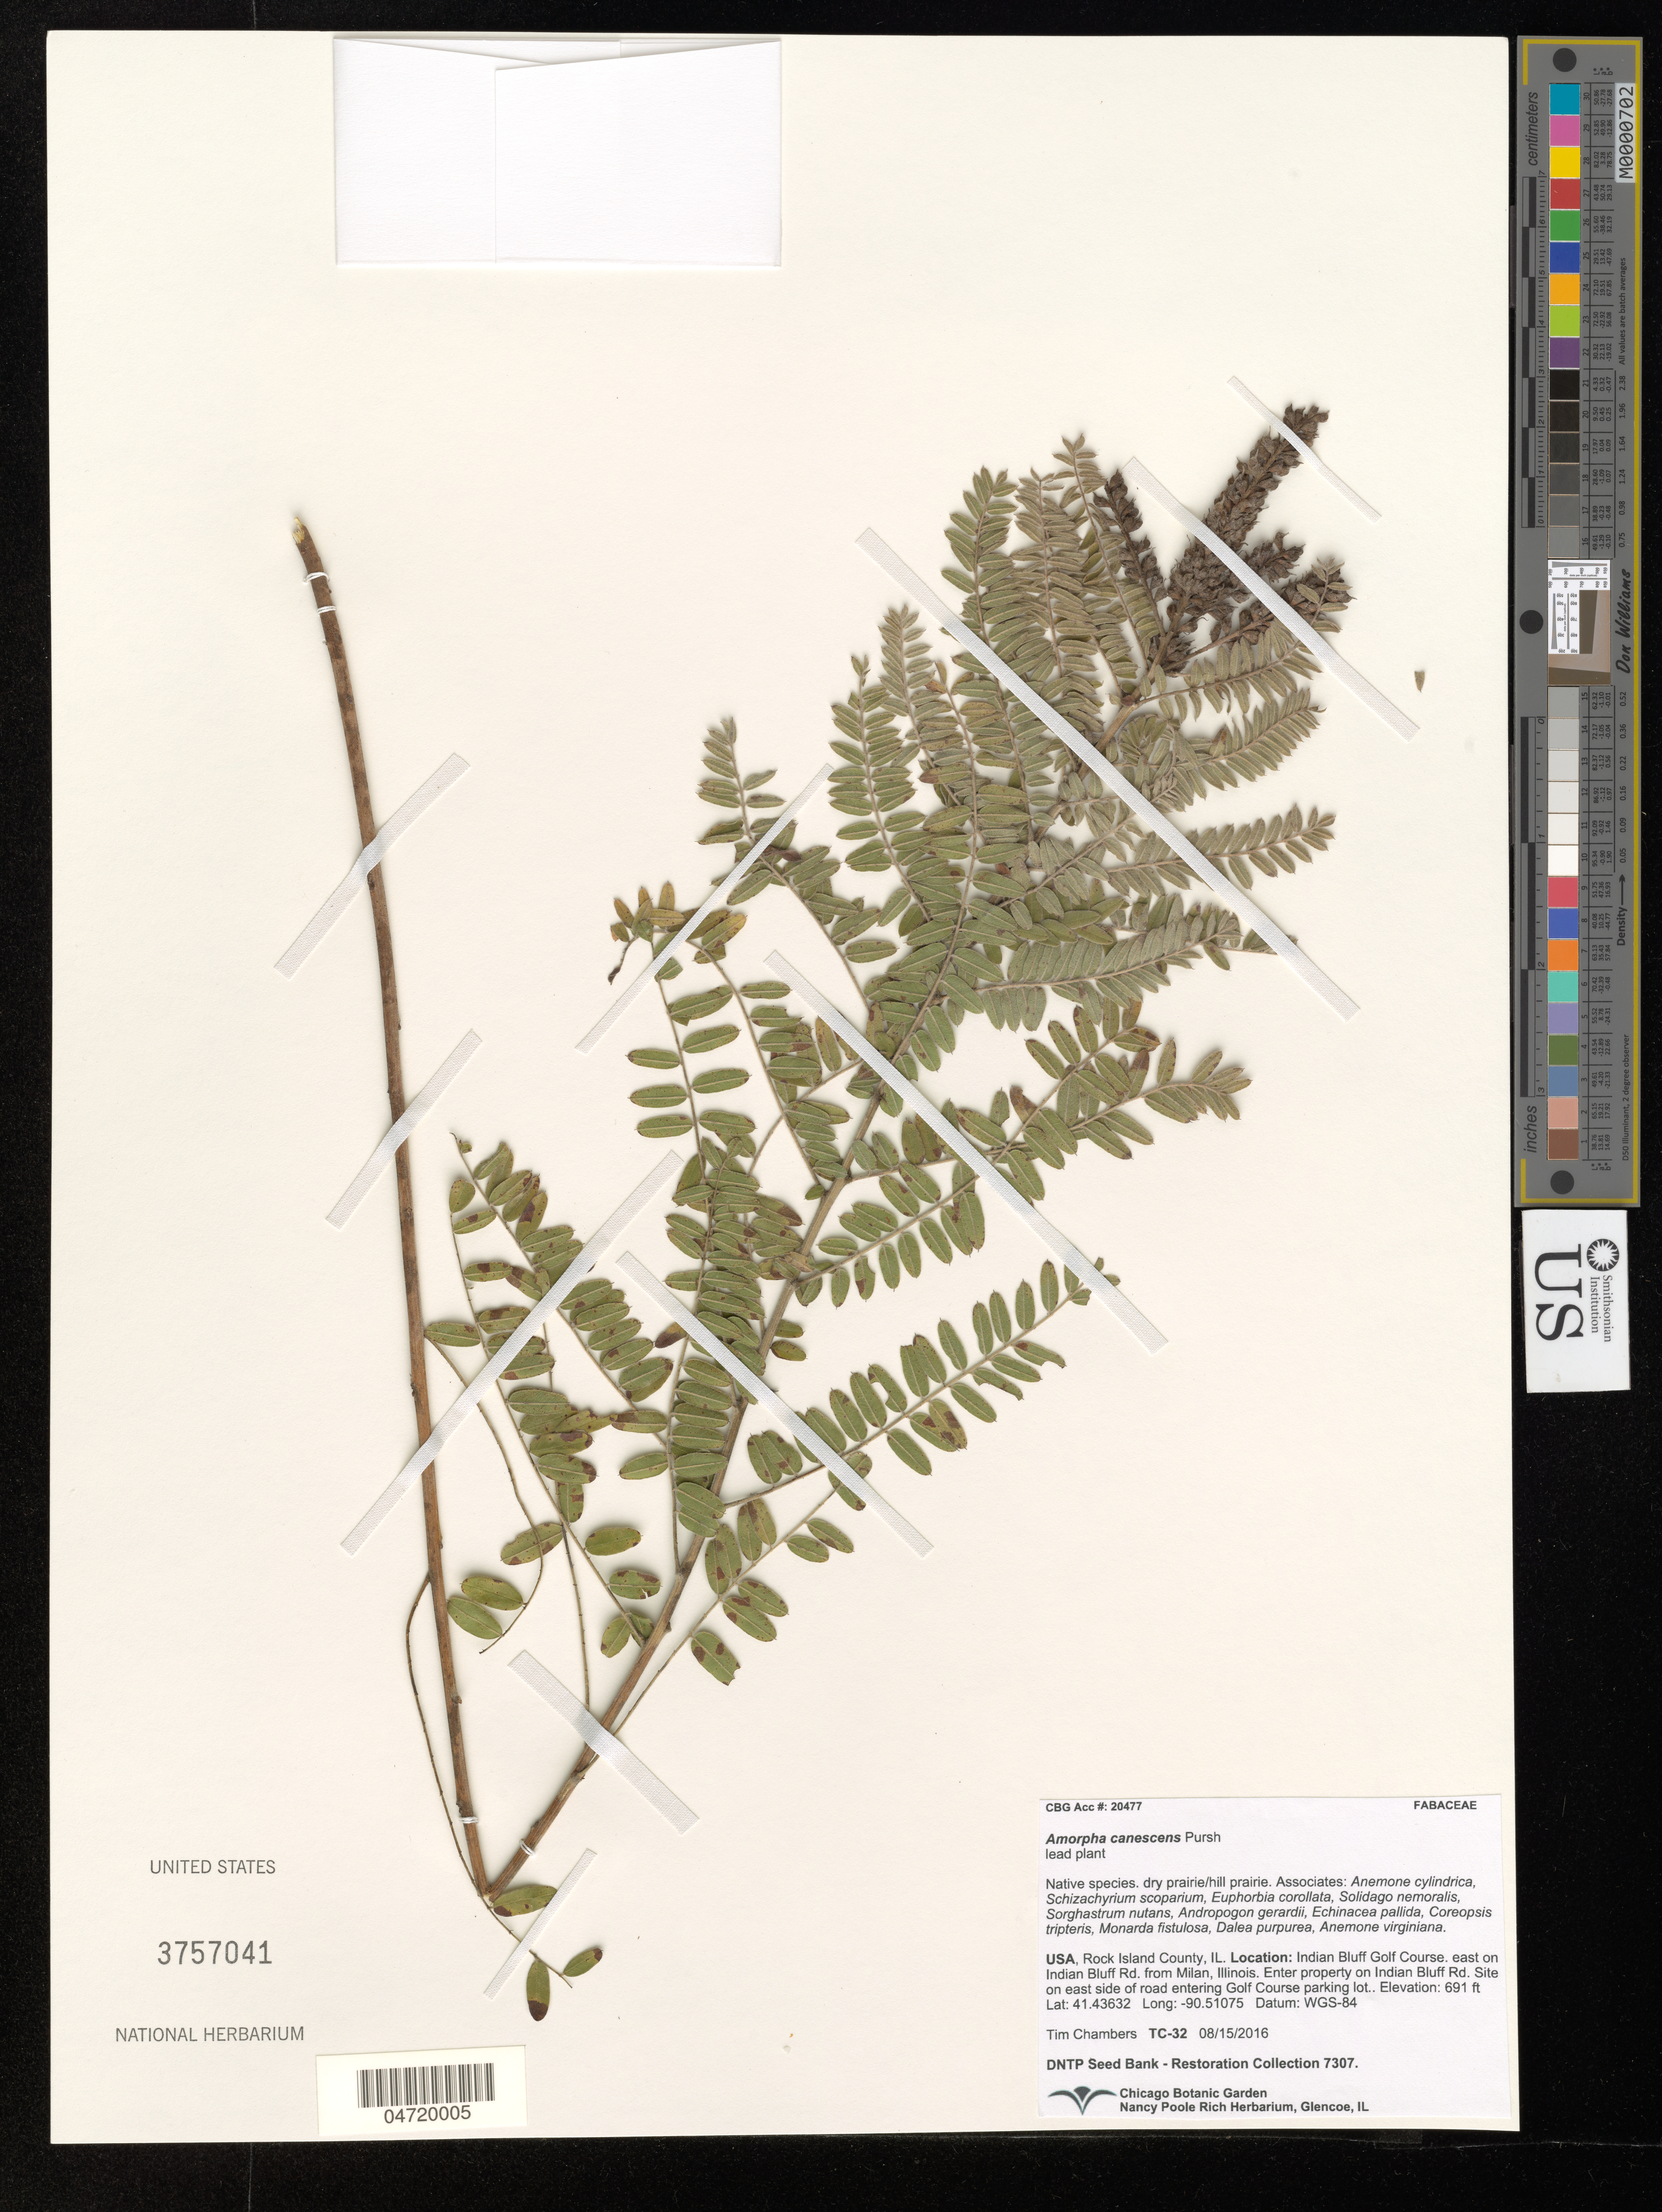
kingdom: Plantae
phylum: Tracheophyta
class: Magnoliopsida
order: Fabales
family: Fabaceae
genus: Amorpha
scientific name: Amorpha canescens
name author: Pursh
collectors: T. Chambers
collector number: TC-32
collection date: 2016-08-15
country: United States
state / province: Illinois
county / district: Rock Island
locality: Rock Island County. Indian Bluff Golf Course. east on Indian Bluff Rd. from Milan, Illinois. Enter property on Indian Bluff Rd. Site on east side of road entering Golf Course parking lot.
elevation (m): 211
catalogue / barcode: US 3757041